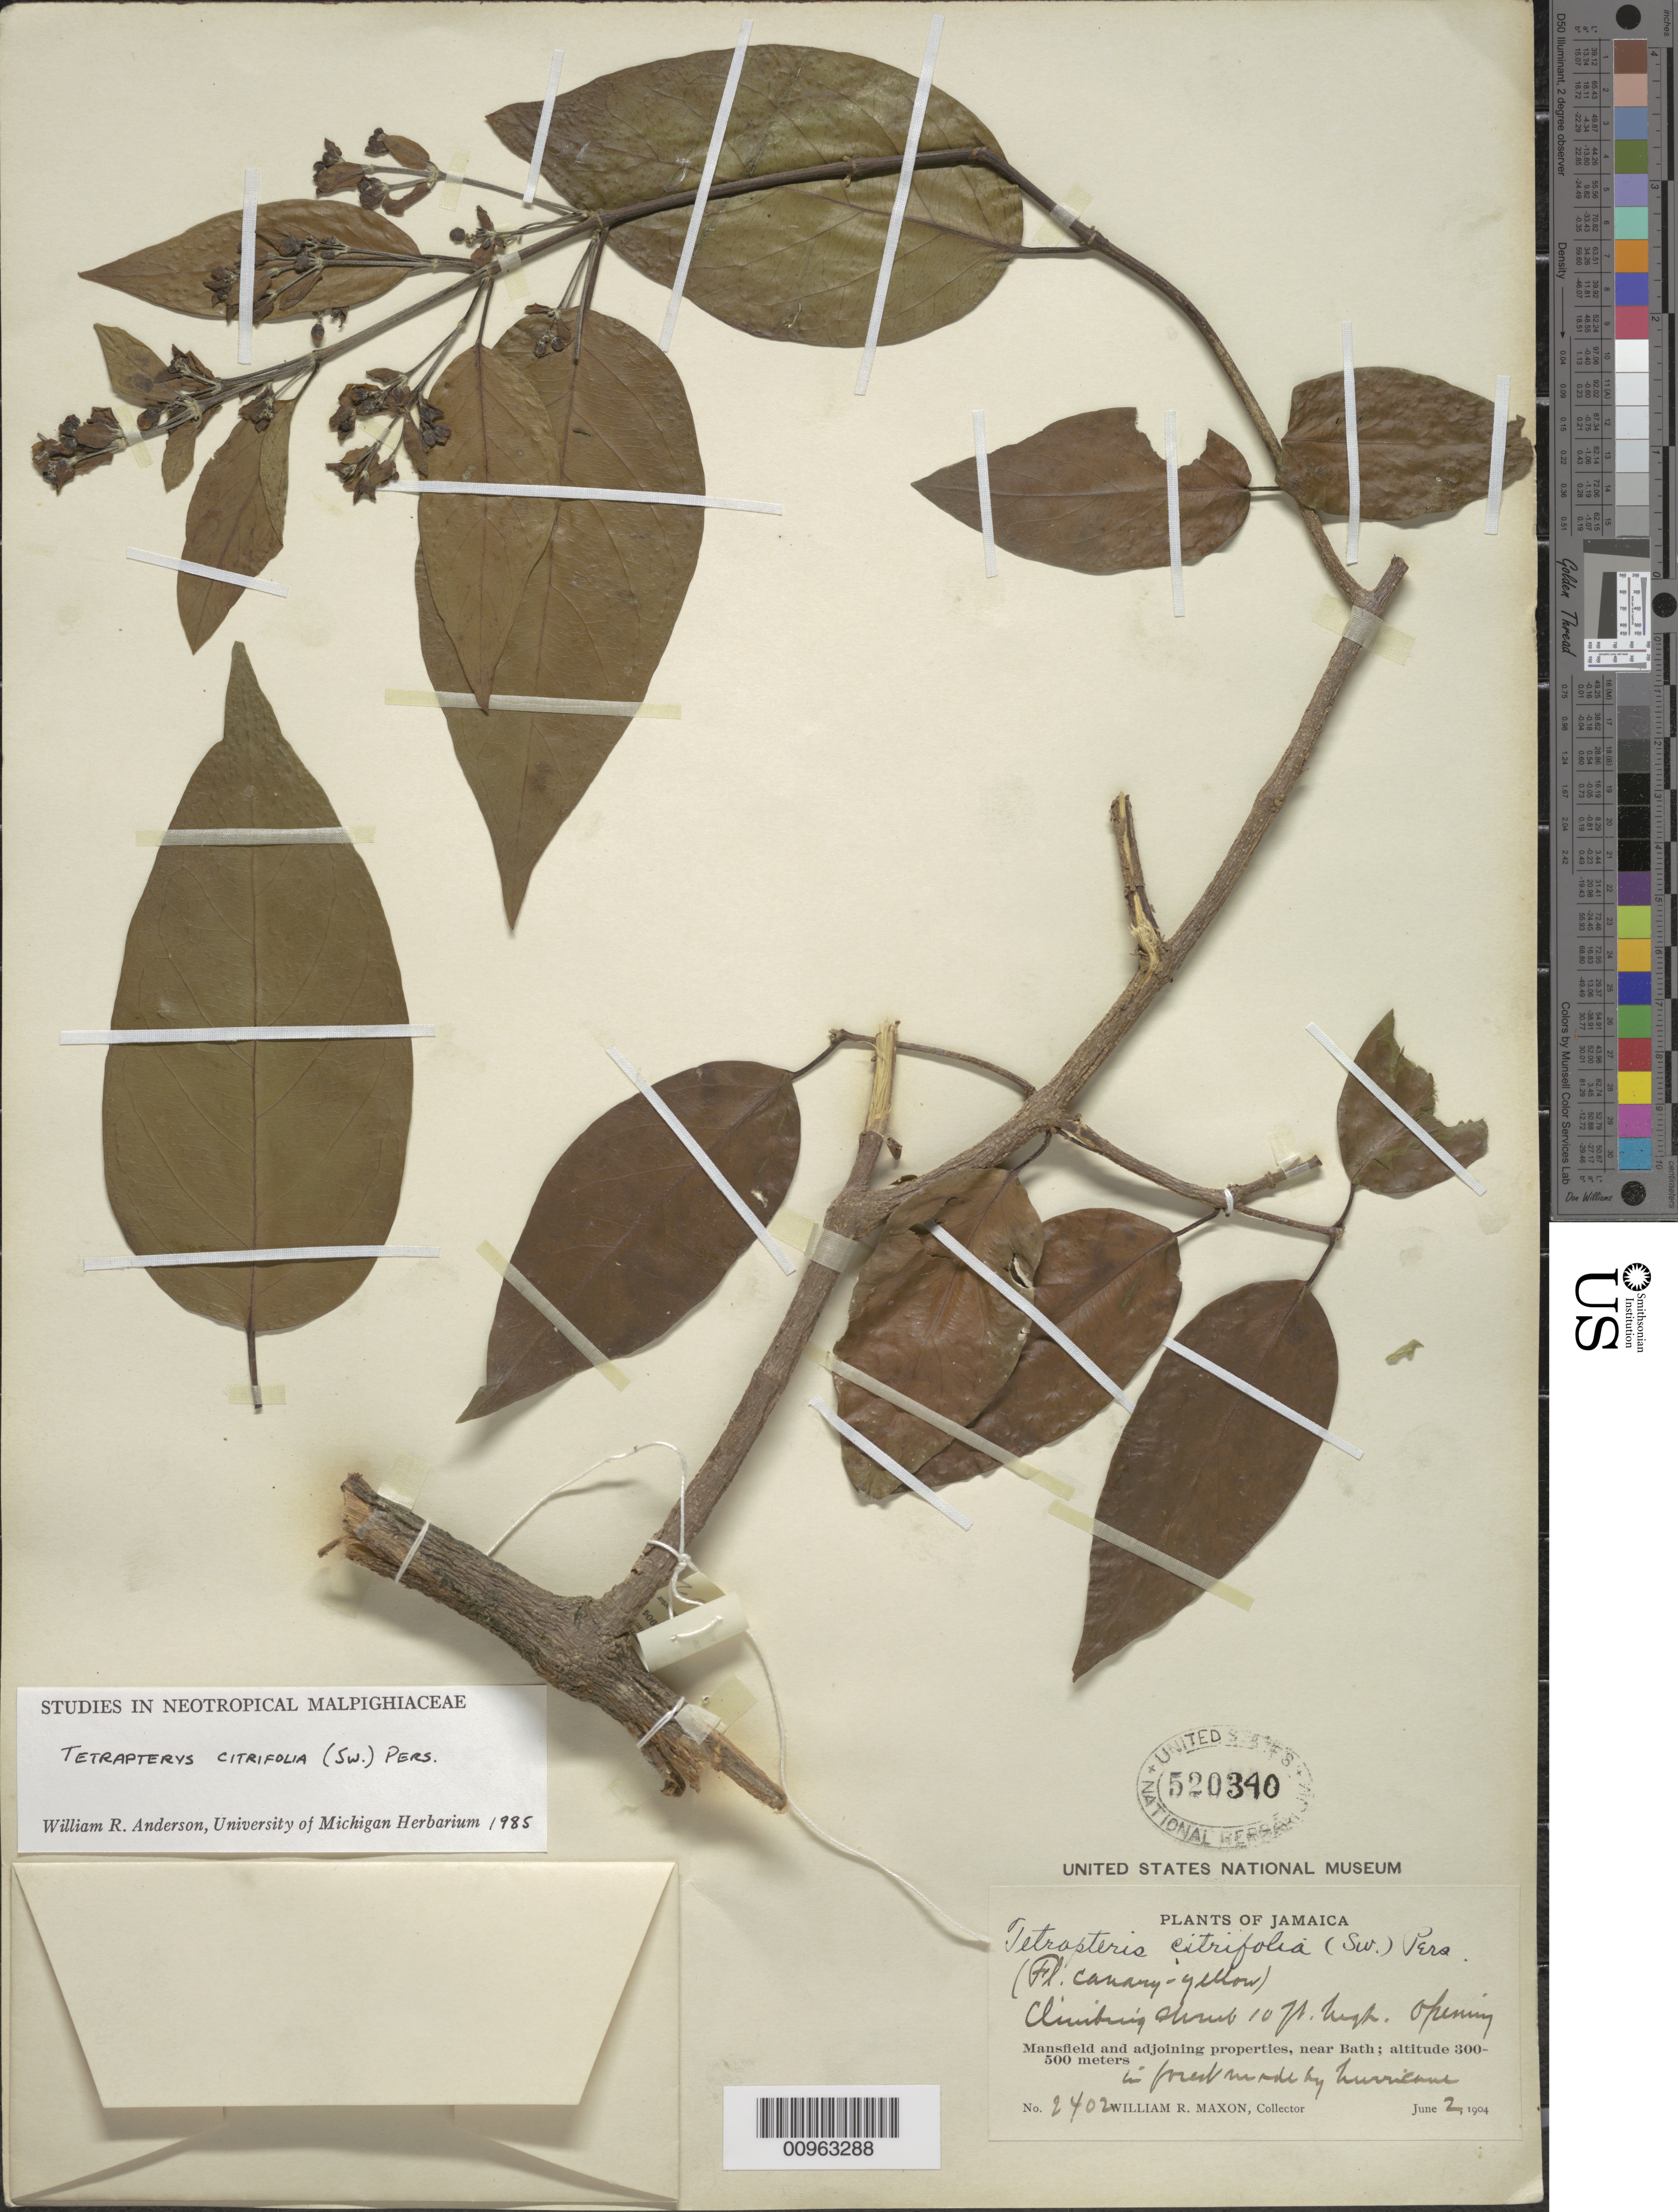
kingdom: Plantae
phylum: Tracheophyta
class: Magnoliopsida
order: Malpighiales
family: Malpighiaceae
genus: Tetrapterys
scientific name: Tetrapterys citrifolia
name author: (Sw.) Pers.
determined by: Anderson, W. R., (MICH), University of Michigan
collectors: W. R. Maxon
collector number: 2402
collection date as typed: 02 Jun 1904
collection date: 1904-06-02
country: Jamaica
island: Jamaica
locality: Mansfield and adjoining properties, near Bath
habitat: Opening in forest made by hurricane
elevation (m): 300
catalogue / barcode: US 520340